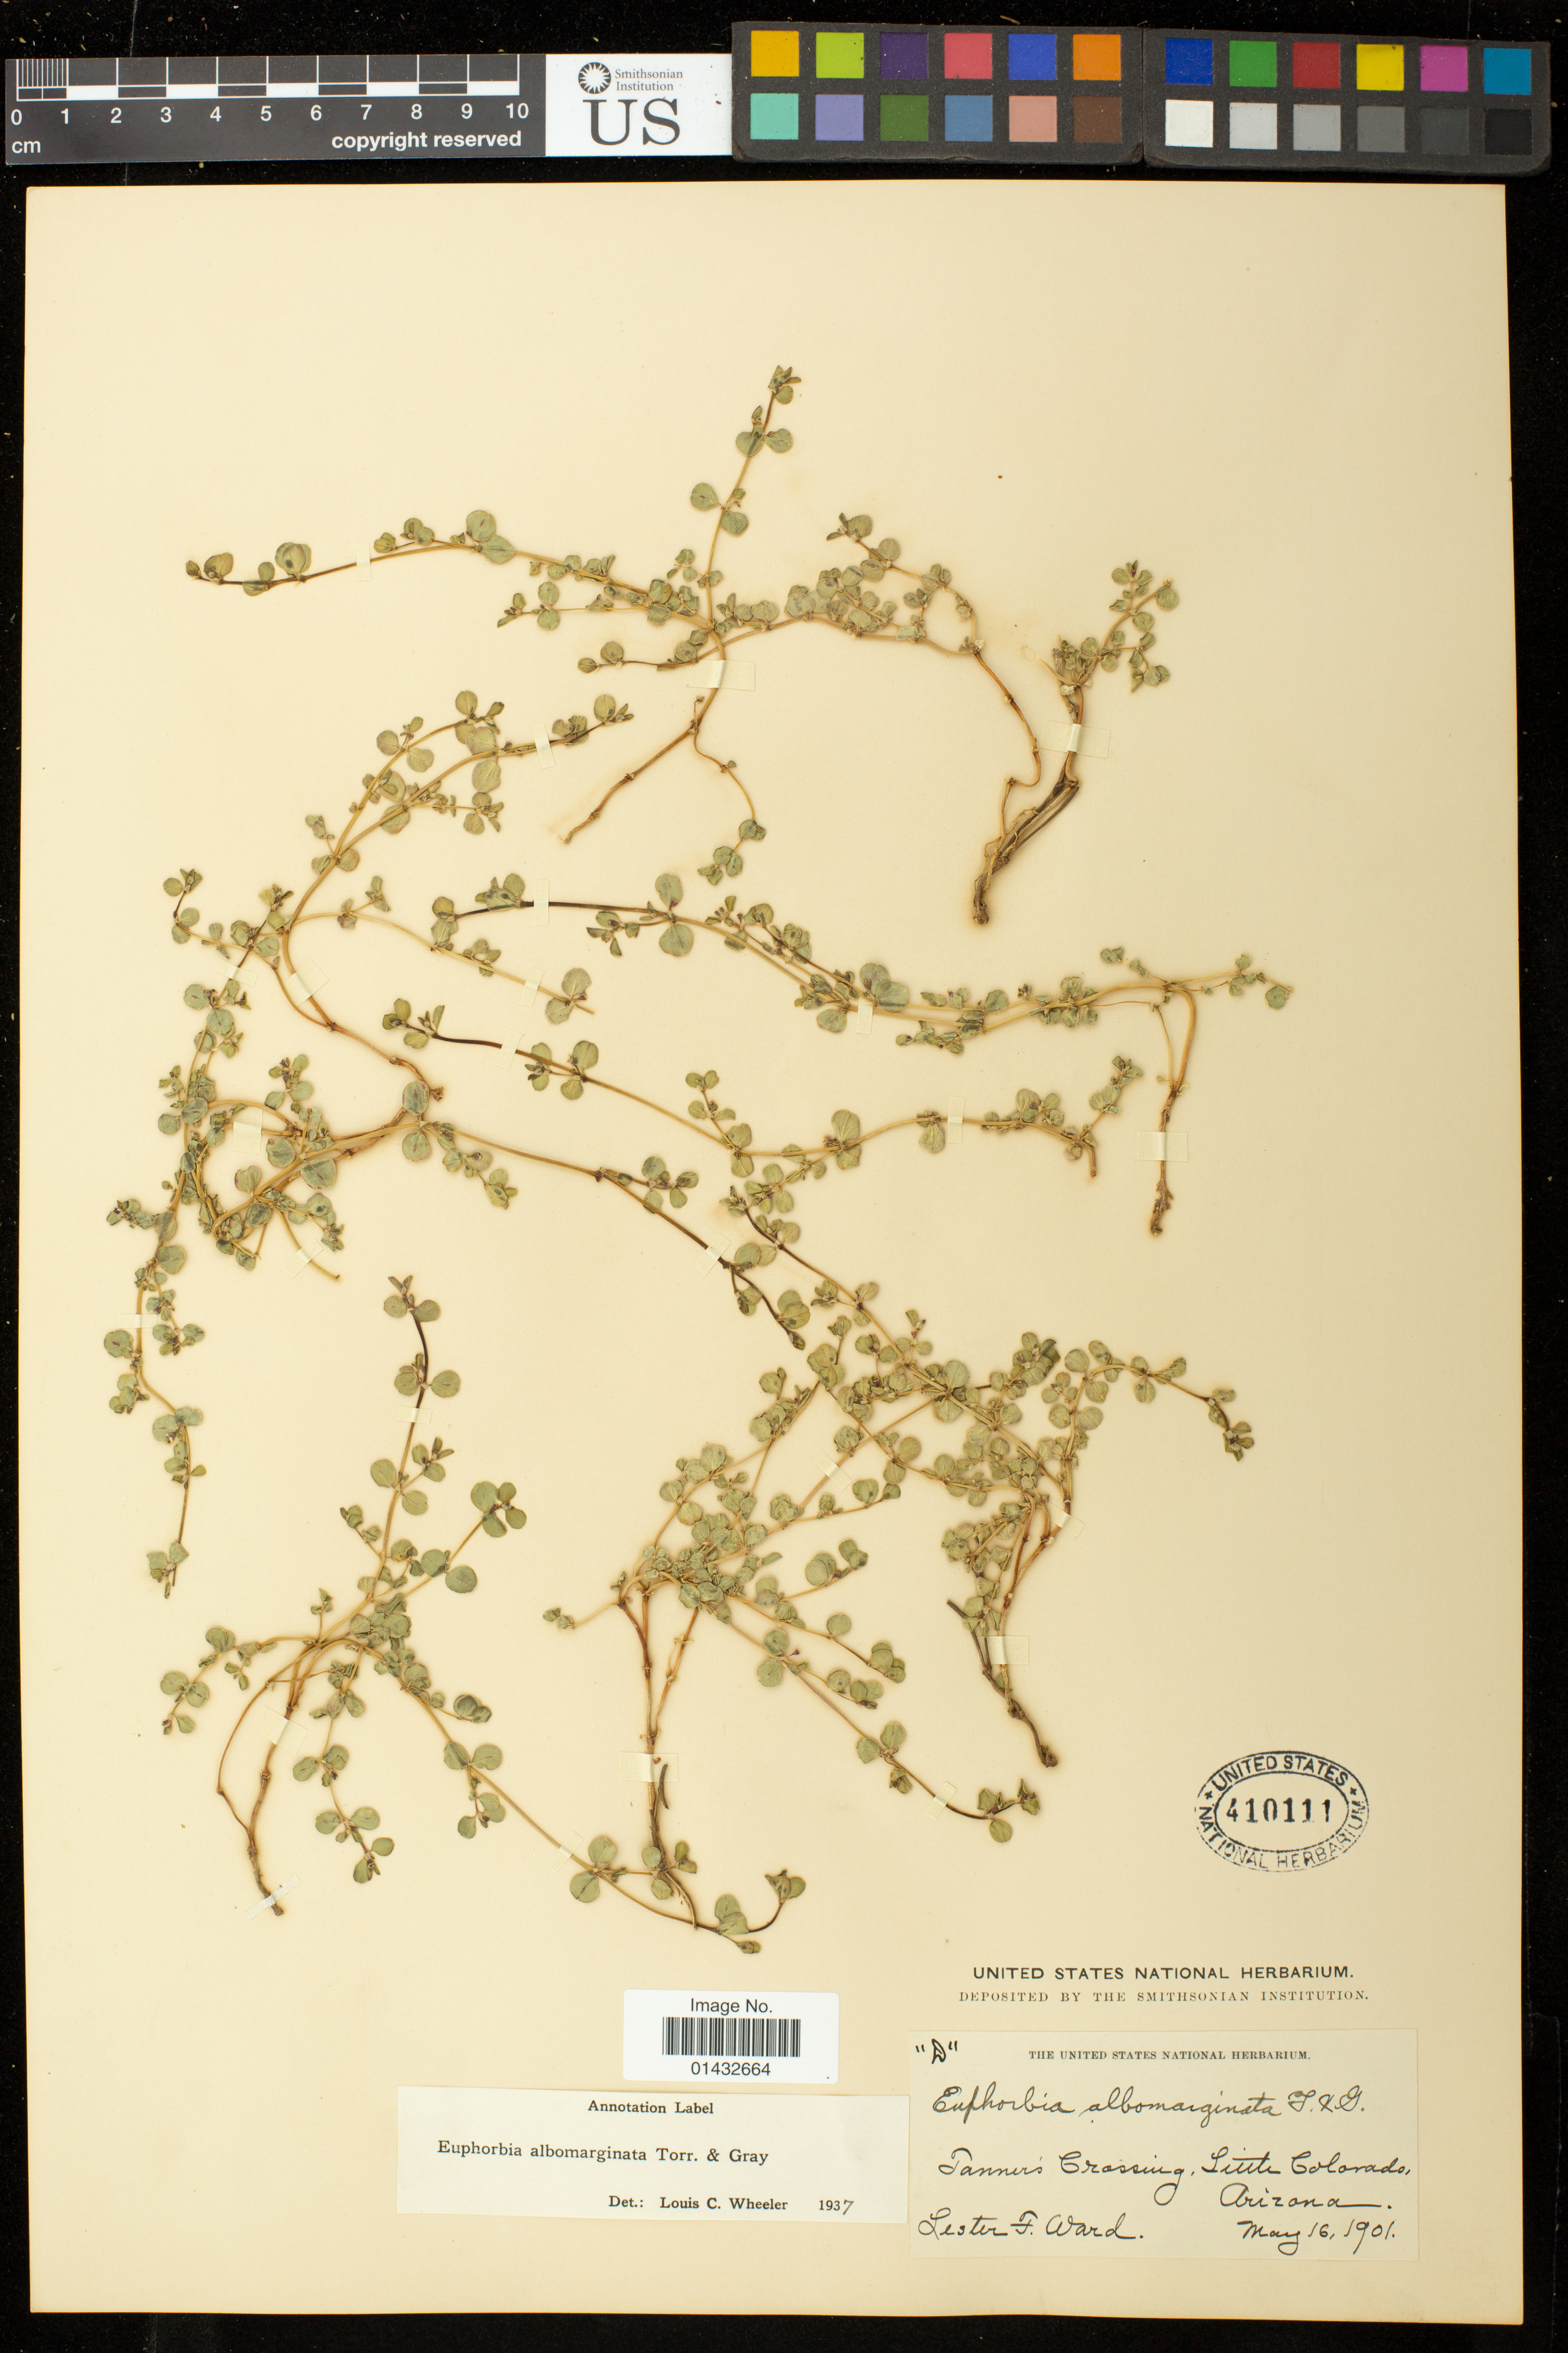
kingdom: Plantae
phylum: Tracheophyta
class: Magnoliopsida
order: Malpighiales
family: Euphorbiaceae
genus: Euphorbia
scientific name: Euphorbia albomarginata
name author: Torr. & A. Gray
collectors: L. F. Ward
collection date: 1901-05-16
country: United States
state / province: Arizona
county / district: Coconino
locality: Tanner's Crossing, Little Colorado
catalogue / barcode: US 410111